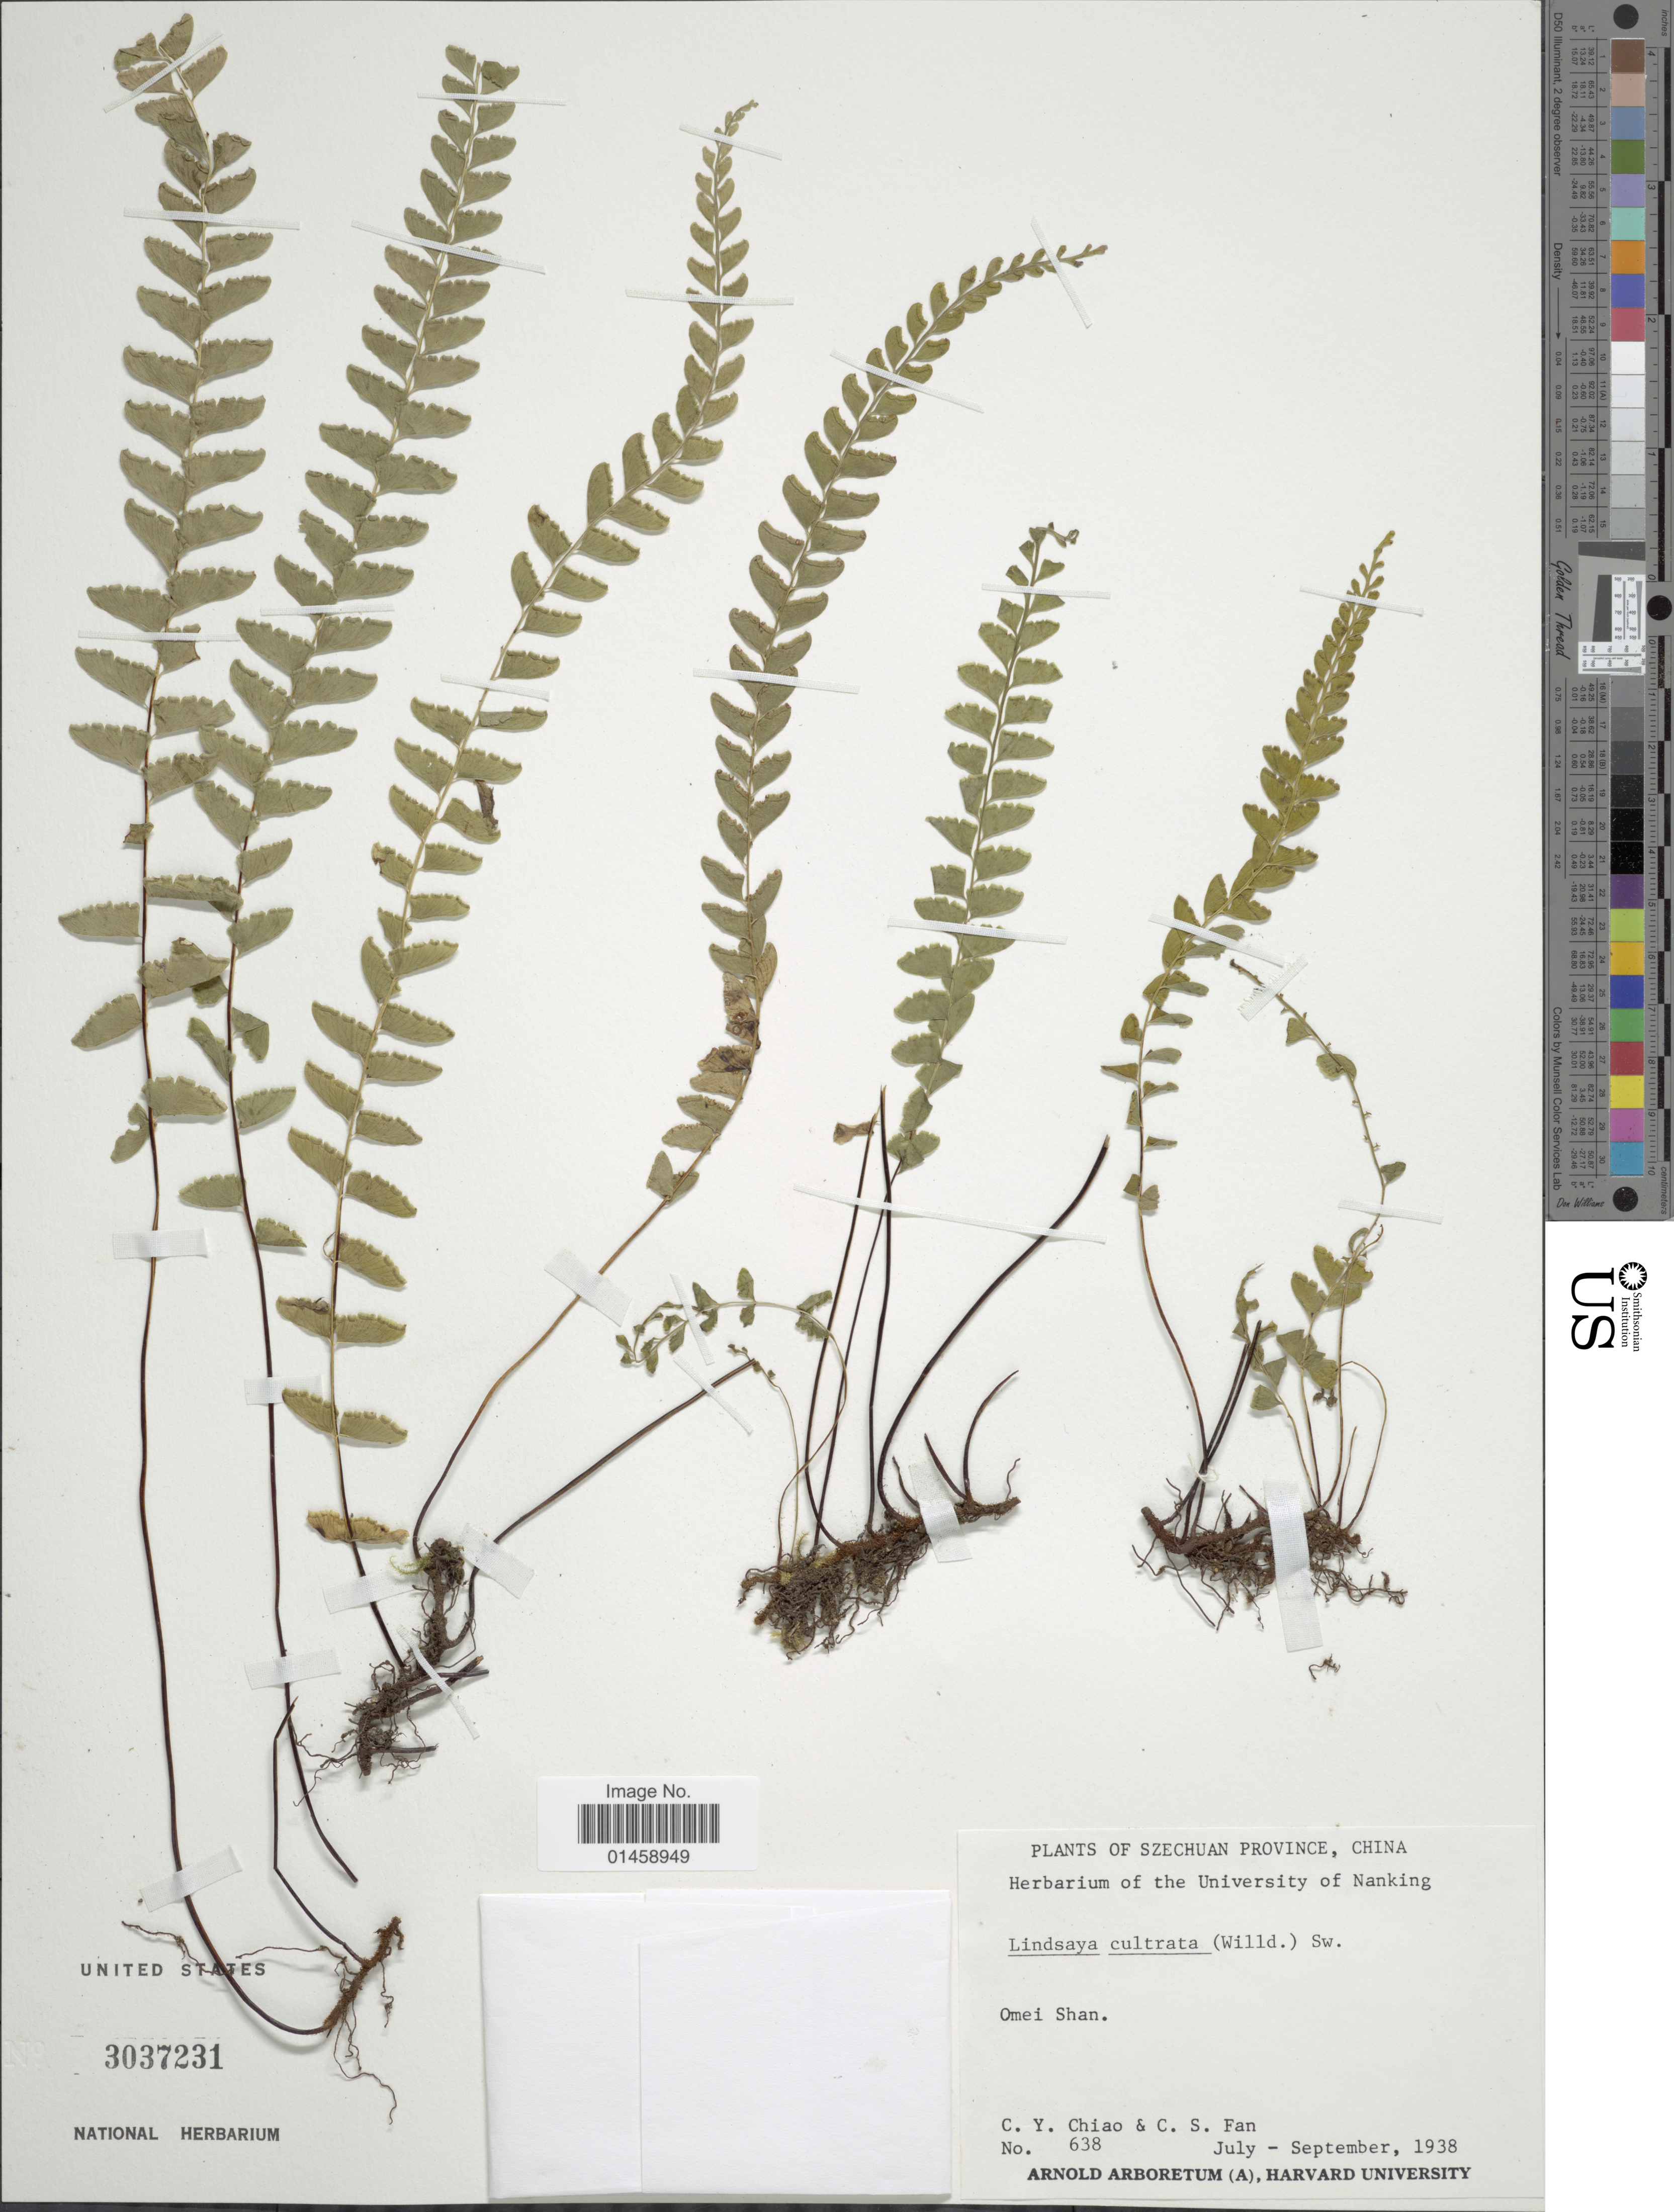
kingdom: Plantae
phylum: Tracheophyta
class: Polypodiopsida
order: Polypodiales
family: Lindsaeaceae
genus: Lindsaea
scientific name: Lindsaea cultrata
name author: (Willd.) Sw.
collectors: C. Y. Chiao & C. S. Fan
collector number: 638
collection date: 1938-07/1938-09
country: China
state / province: Sichuan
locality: Szechuan Province. Omei Shan.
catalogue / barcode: US 3037231